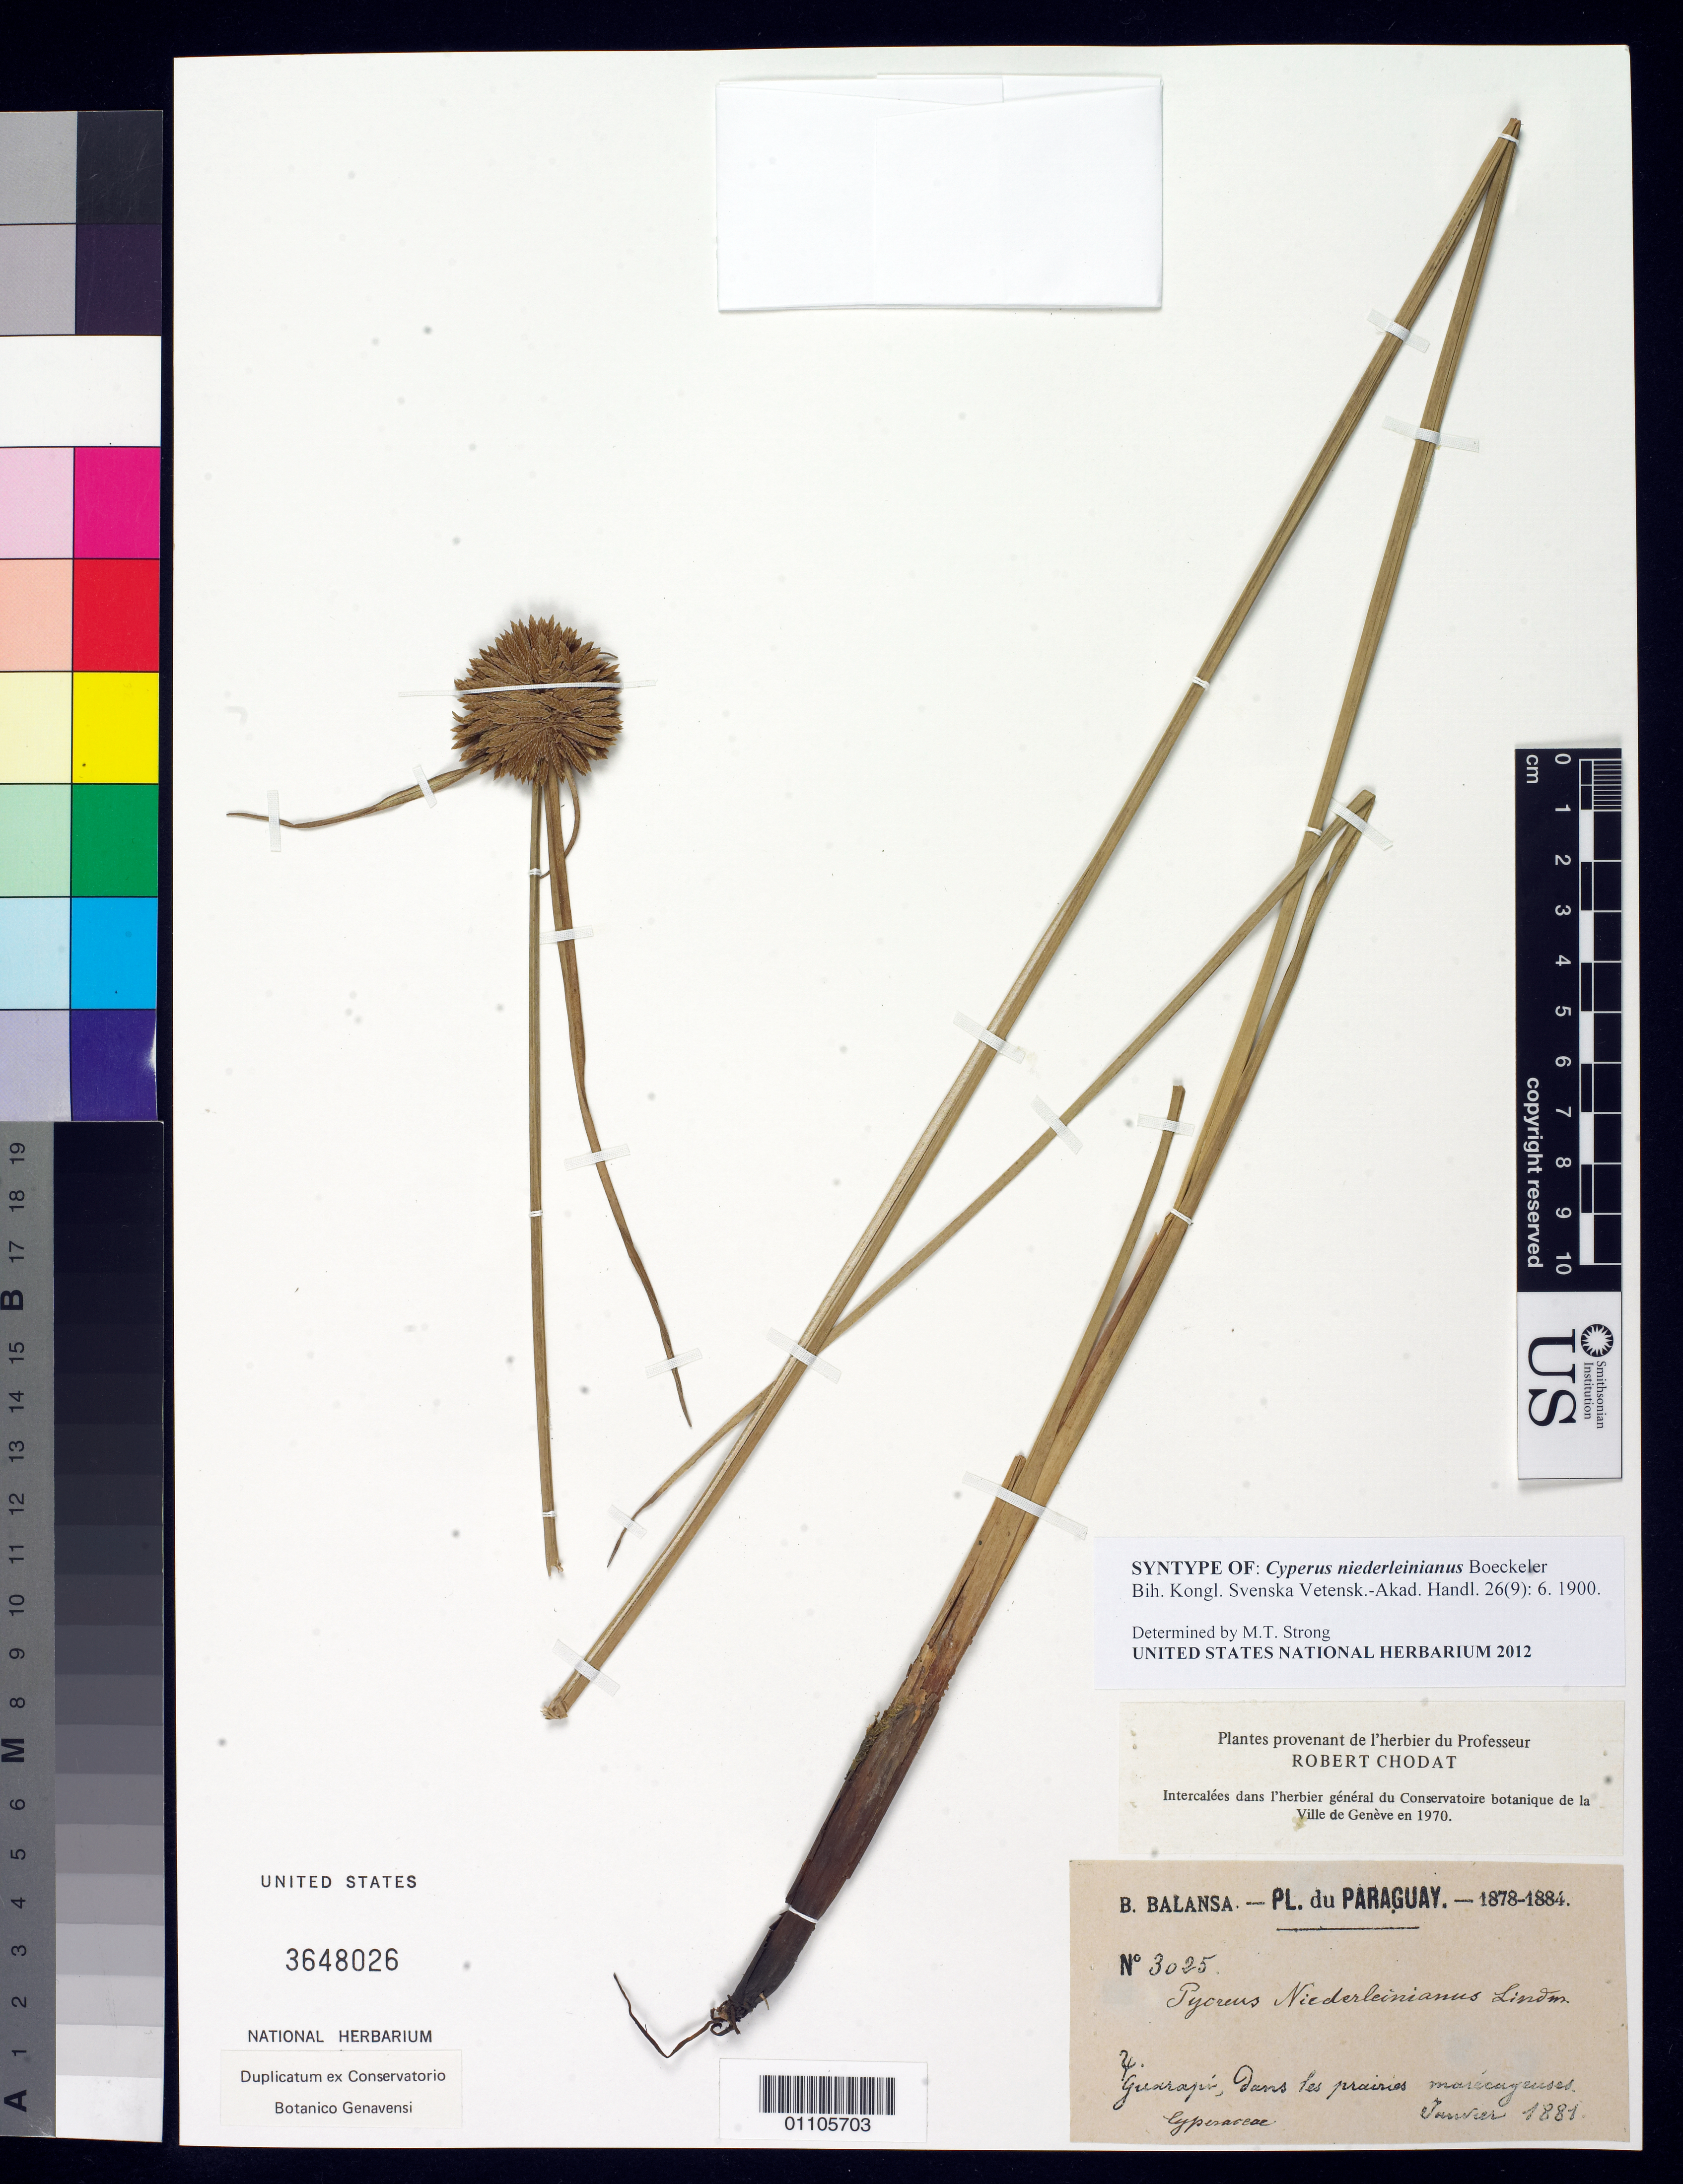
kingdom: Plantae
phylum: Tracheophyta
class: Liliopsida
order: Poales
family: Cyperaceae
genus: Cyperus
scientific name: Cyperus niederleinianus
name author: Boeckeler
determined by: Strong, M. T., (US), Smithsonian Institution - National Museum of Natural History (UNITED STATES)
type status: Syntype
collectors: B. Balansa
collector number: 3025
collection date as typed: Janvier 1881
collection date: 1881-01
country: Paraguay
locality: Guarapi.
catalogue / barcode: US 3648026